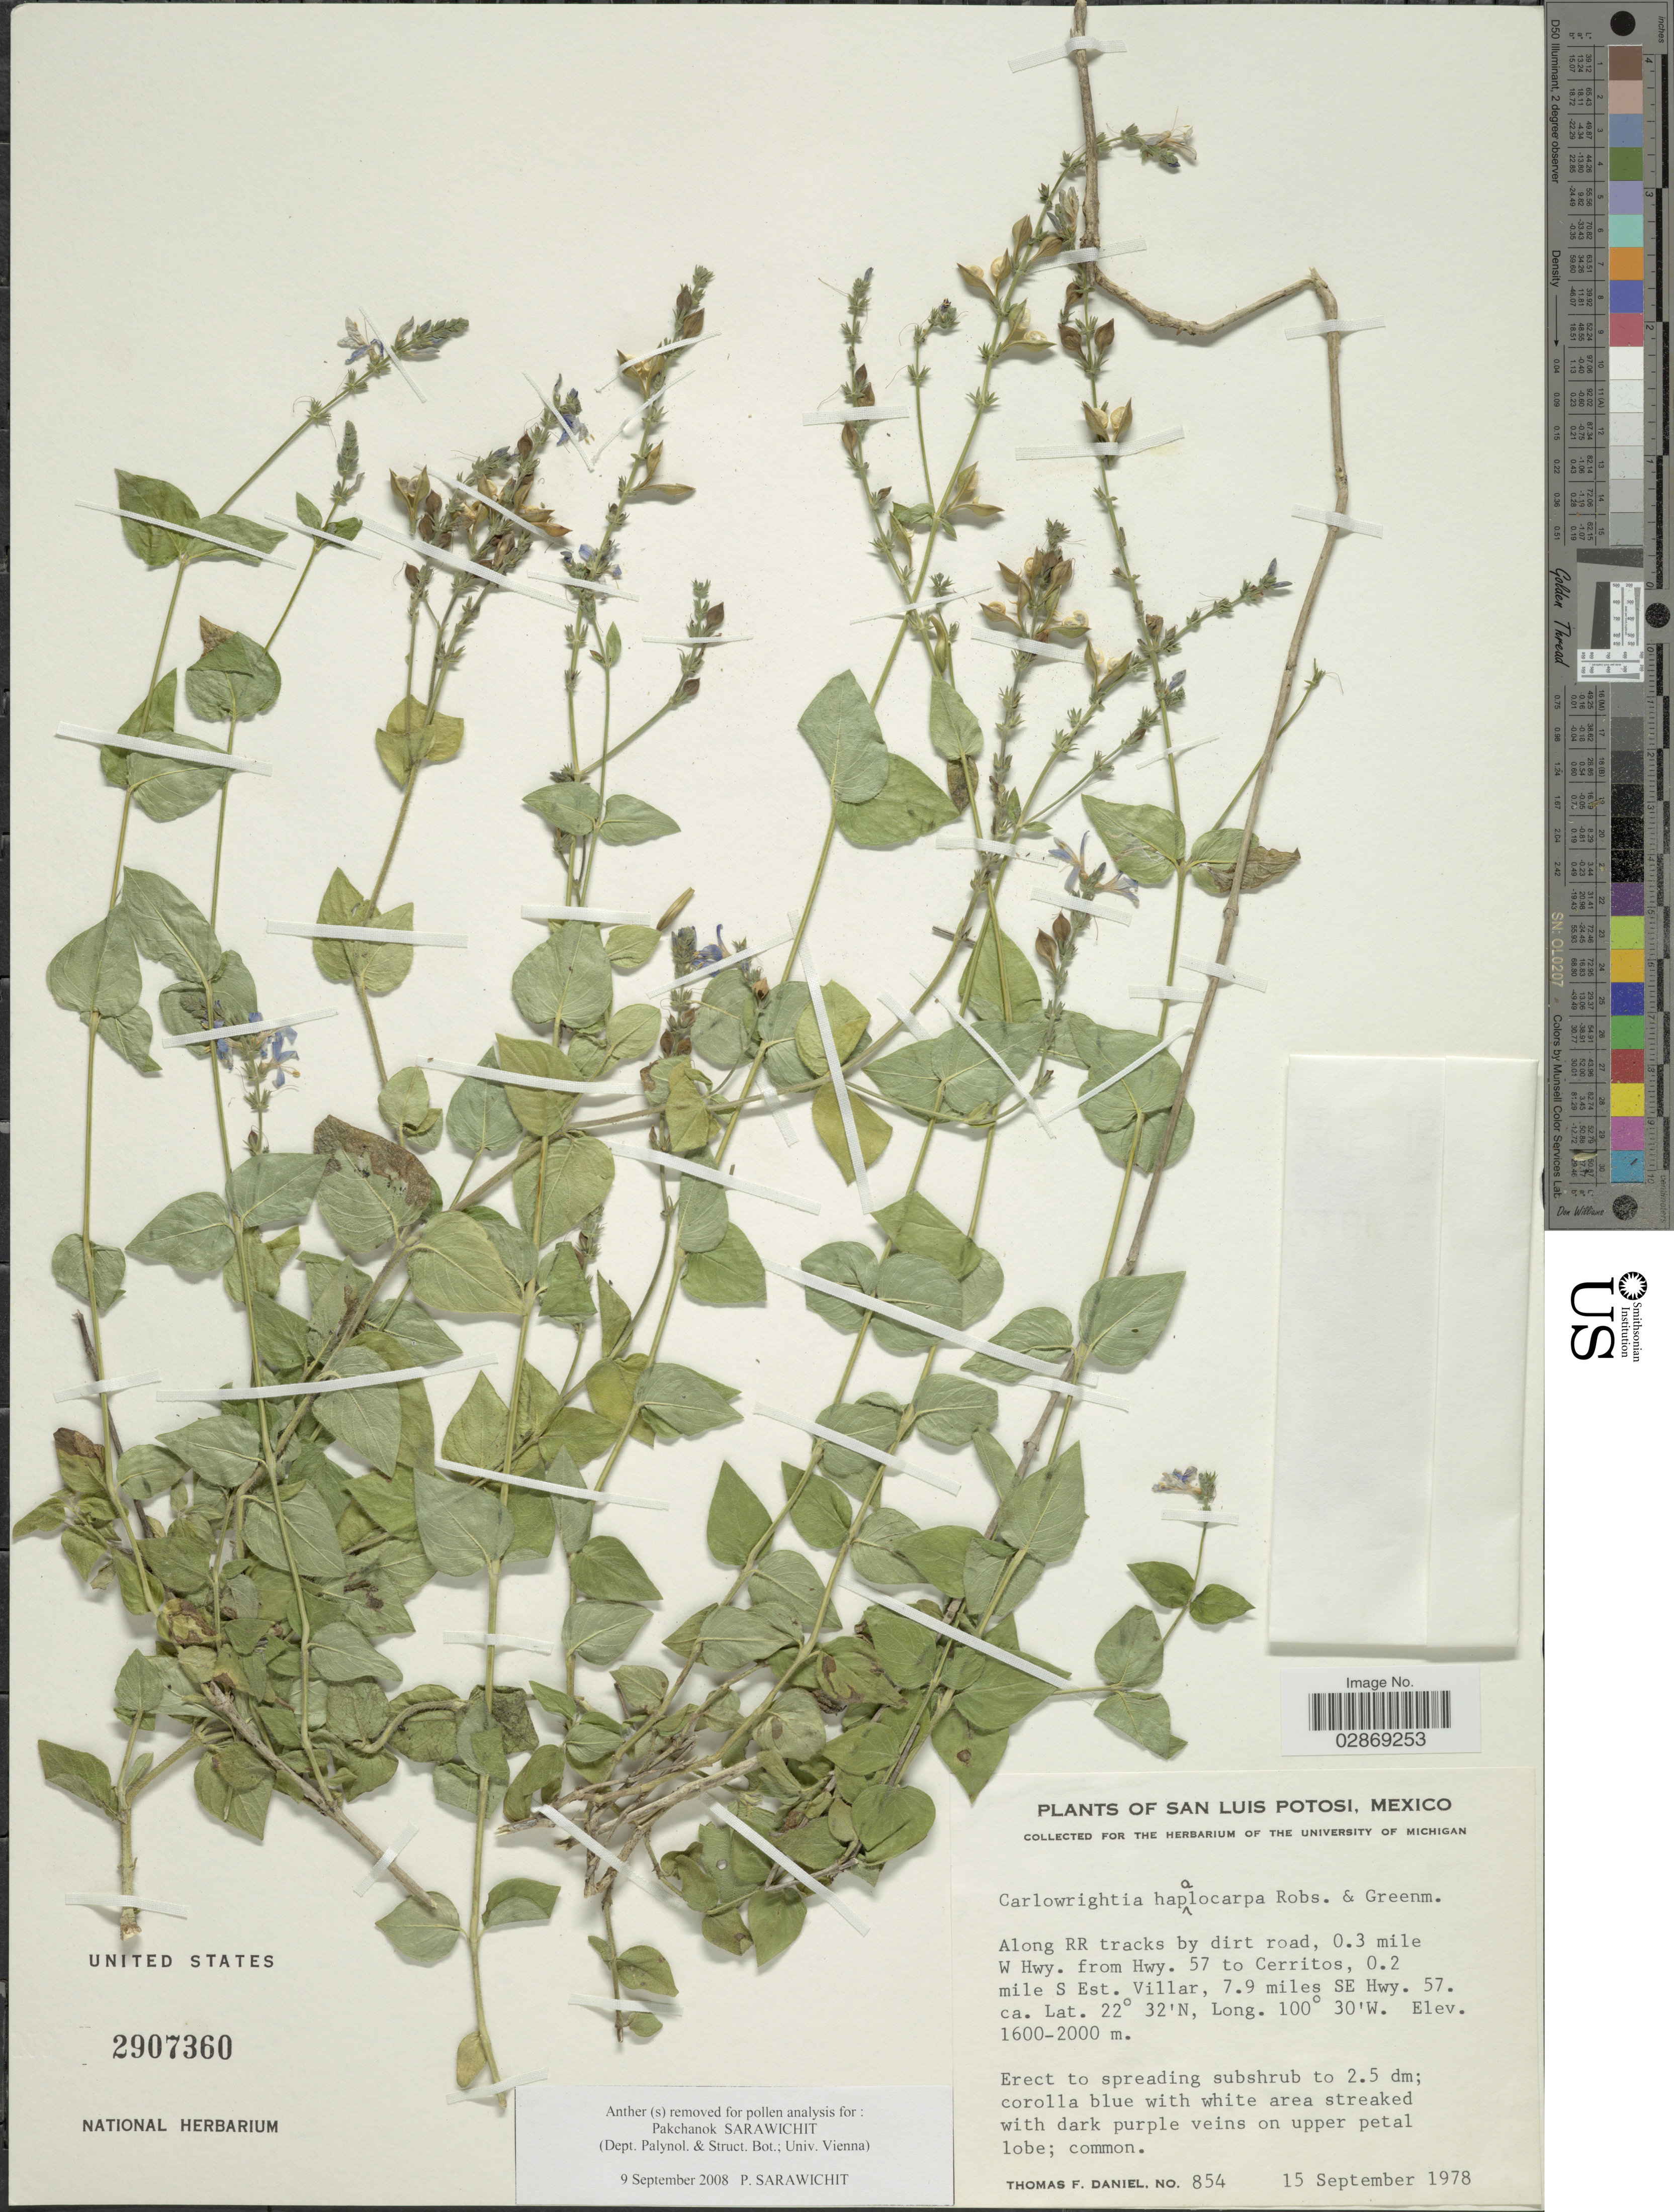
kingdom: Plantae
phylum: Tracheophyta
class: Magnoliopsida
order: Lamiales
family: Acanthaceae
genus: Carlowrightia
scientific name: Carlowrightia haplocarpa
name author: B.L. Rob. & Greenm.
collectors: T. F. Daniel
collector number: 854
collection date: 1978-09-15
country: Mexico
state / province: San Luis Potosí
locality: Along RR tracks by dirt road, 0.3 mile W Hwy. from Hwy. 57 to Cerritos, 0.2 mile S Est. Villar, 7.9 miles SE Hwy. 57.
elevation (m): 1600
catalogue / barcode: US 2907360